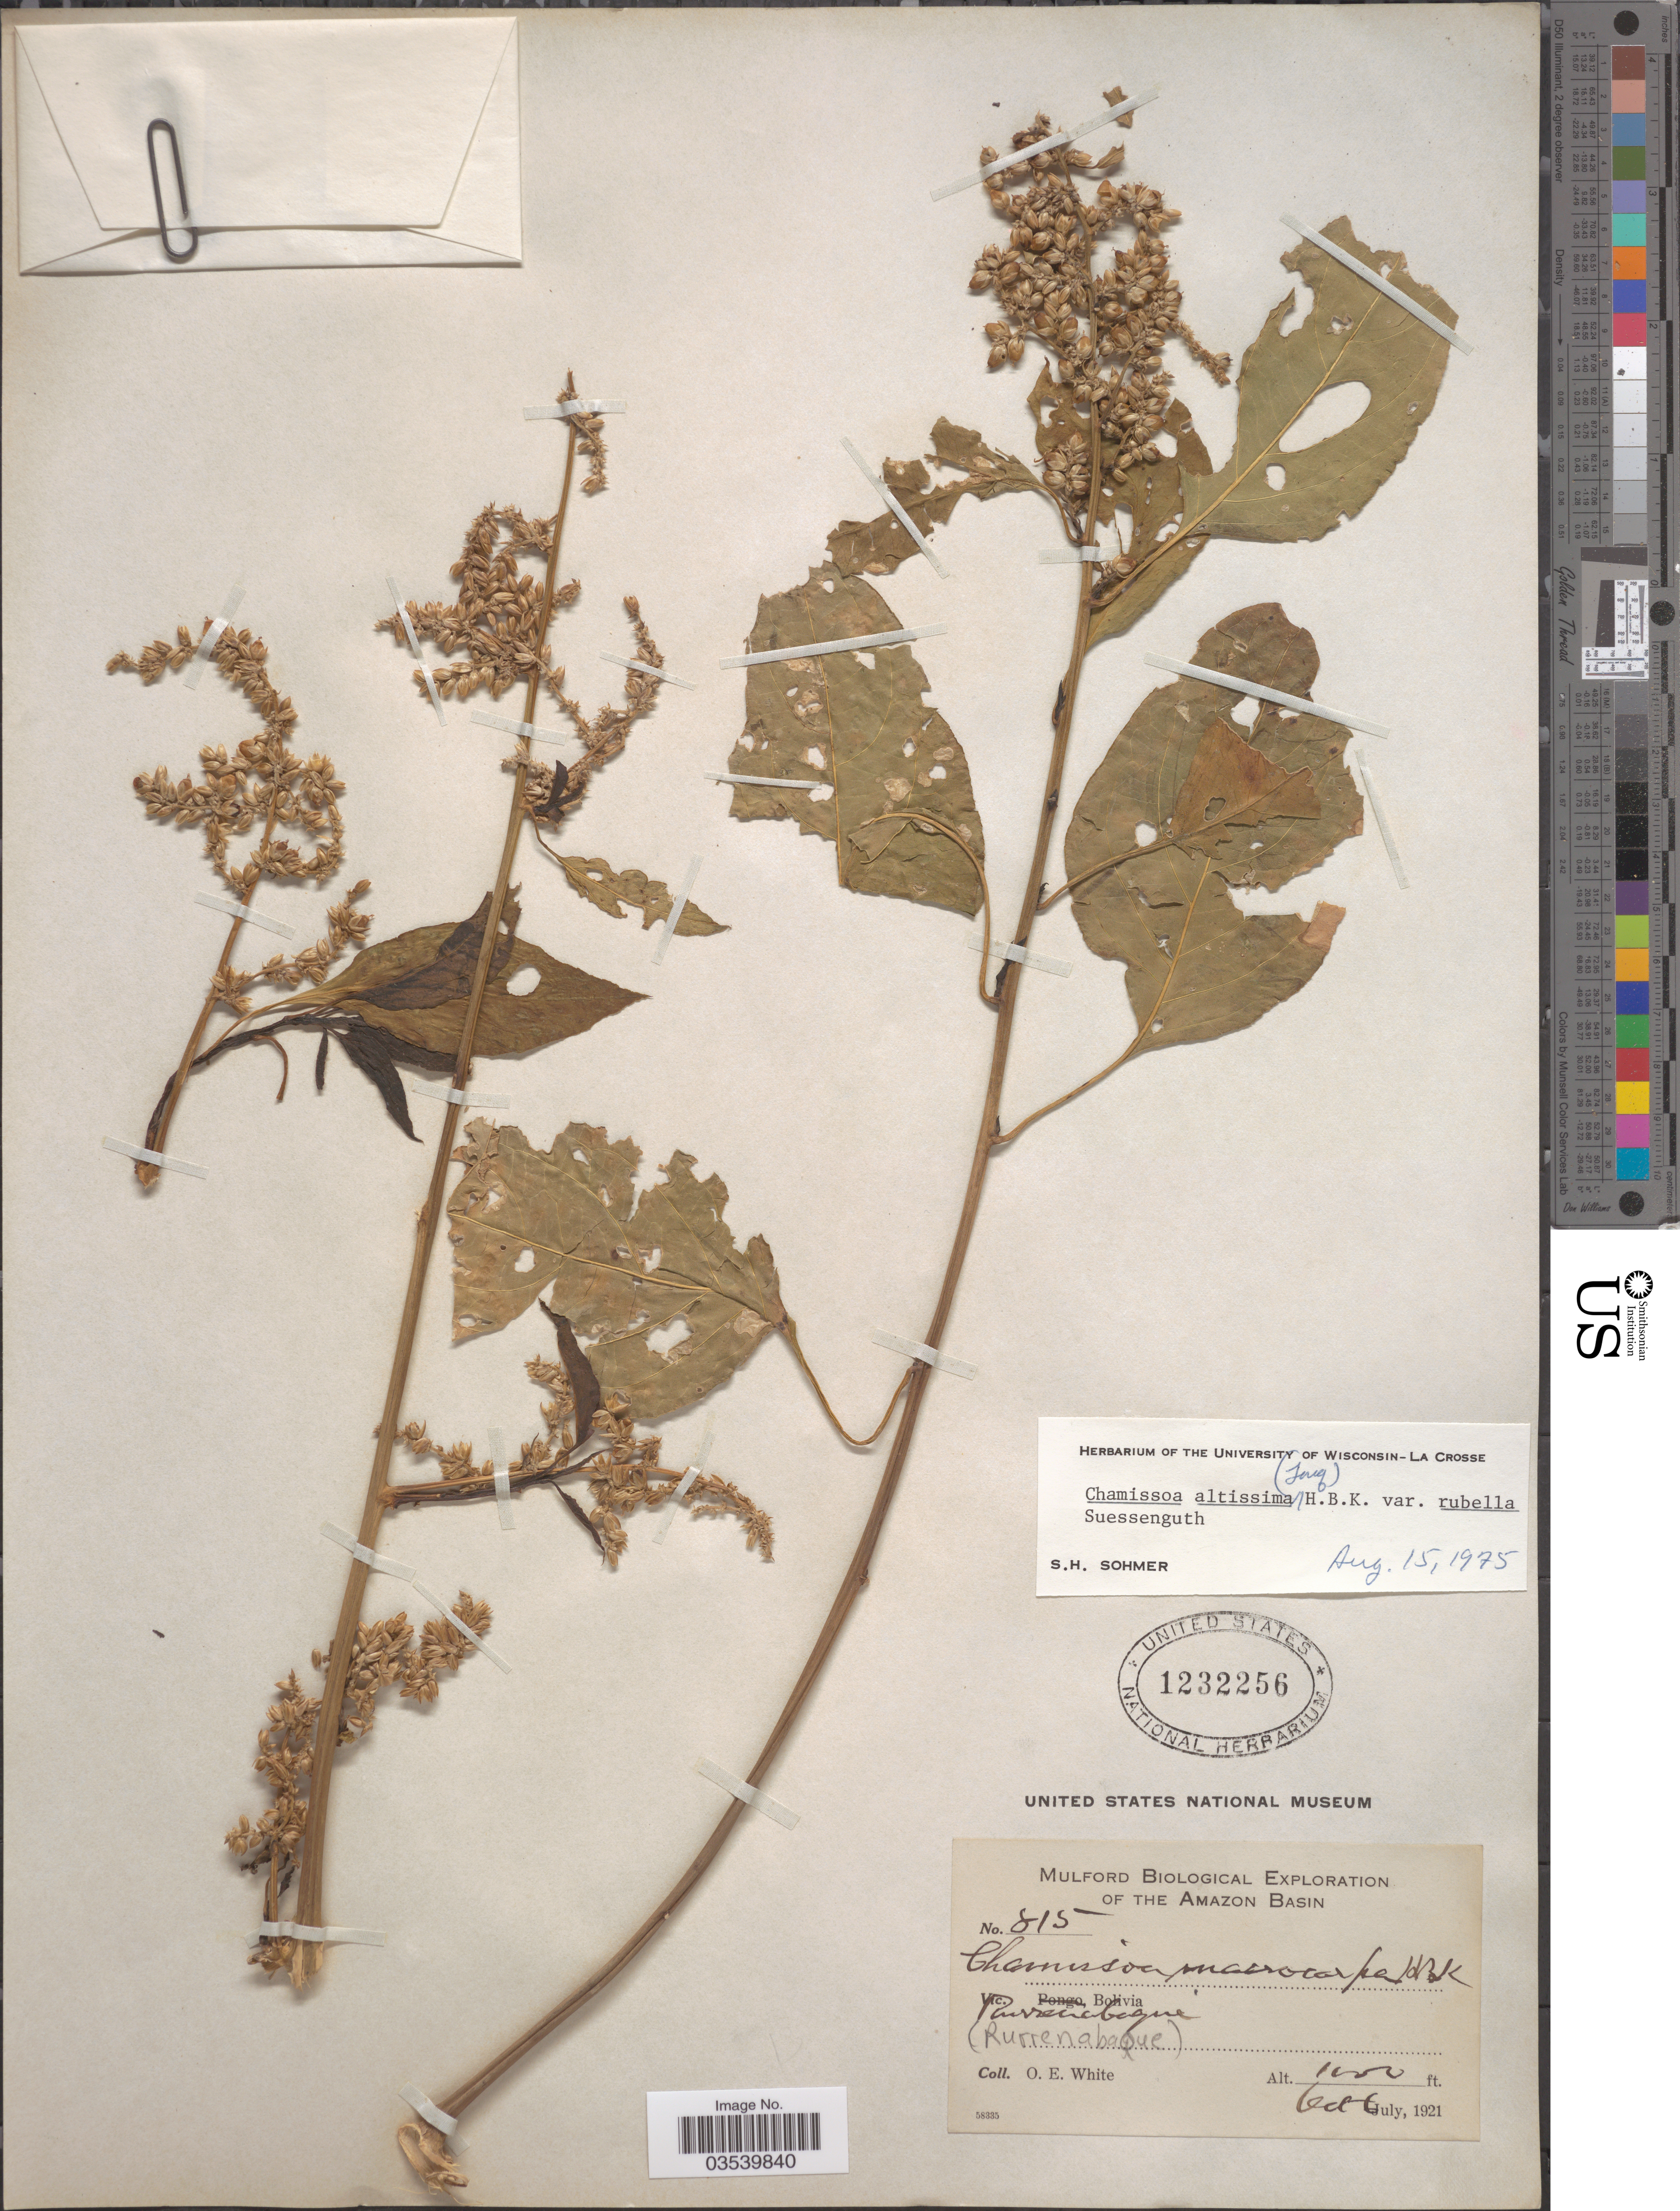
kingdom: Plantae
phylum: Tracheophyta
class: Magnoliopsida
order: Caryophyllales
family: Amaranthaceae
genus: Chamissoa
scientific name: Chamissoa altissima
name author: (Jacq.) Kunth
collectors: O. E. White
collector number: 815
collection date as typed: Oct 6, 1921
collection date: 1921-10-06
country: Bolivia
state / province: Beni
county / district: José Ballivián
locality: Rurrenabaque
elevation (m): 305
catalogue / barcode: US 1232256